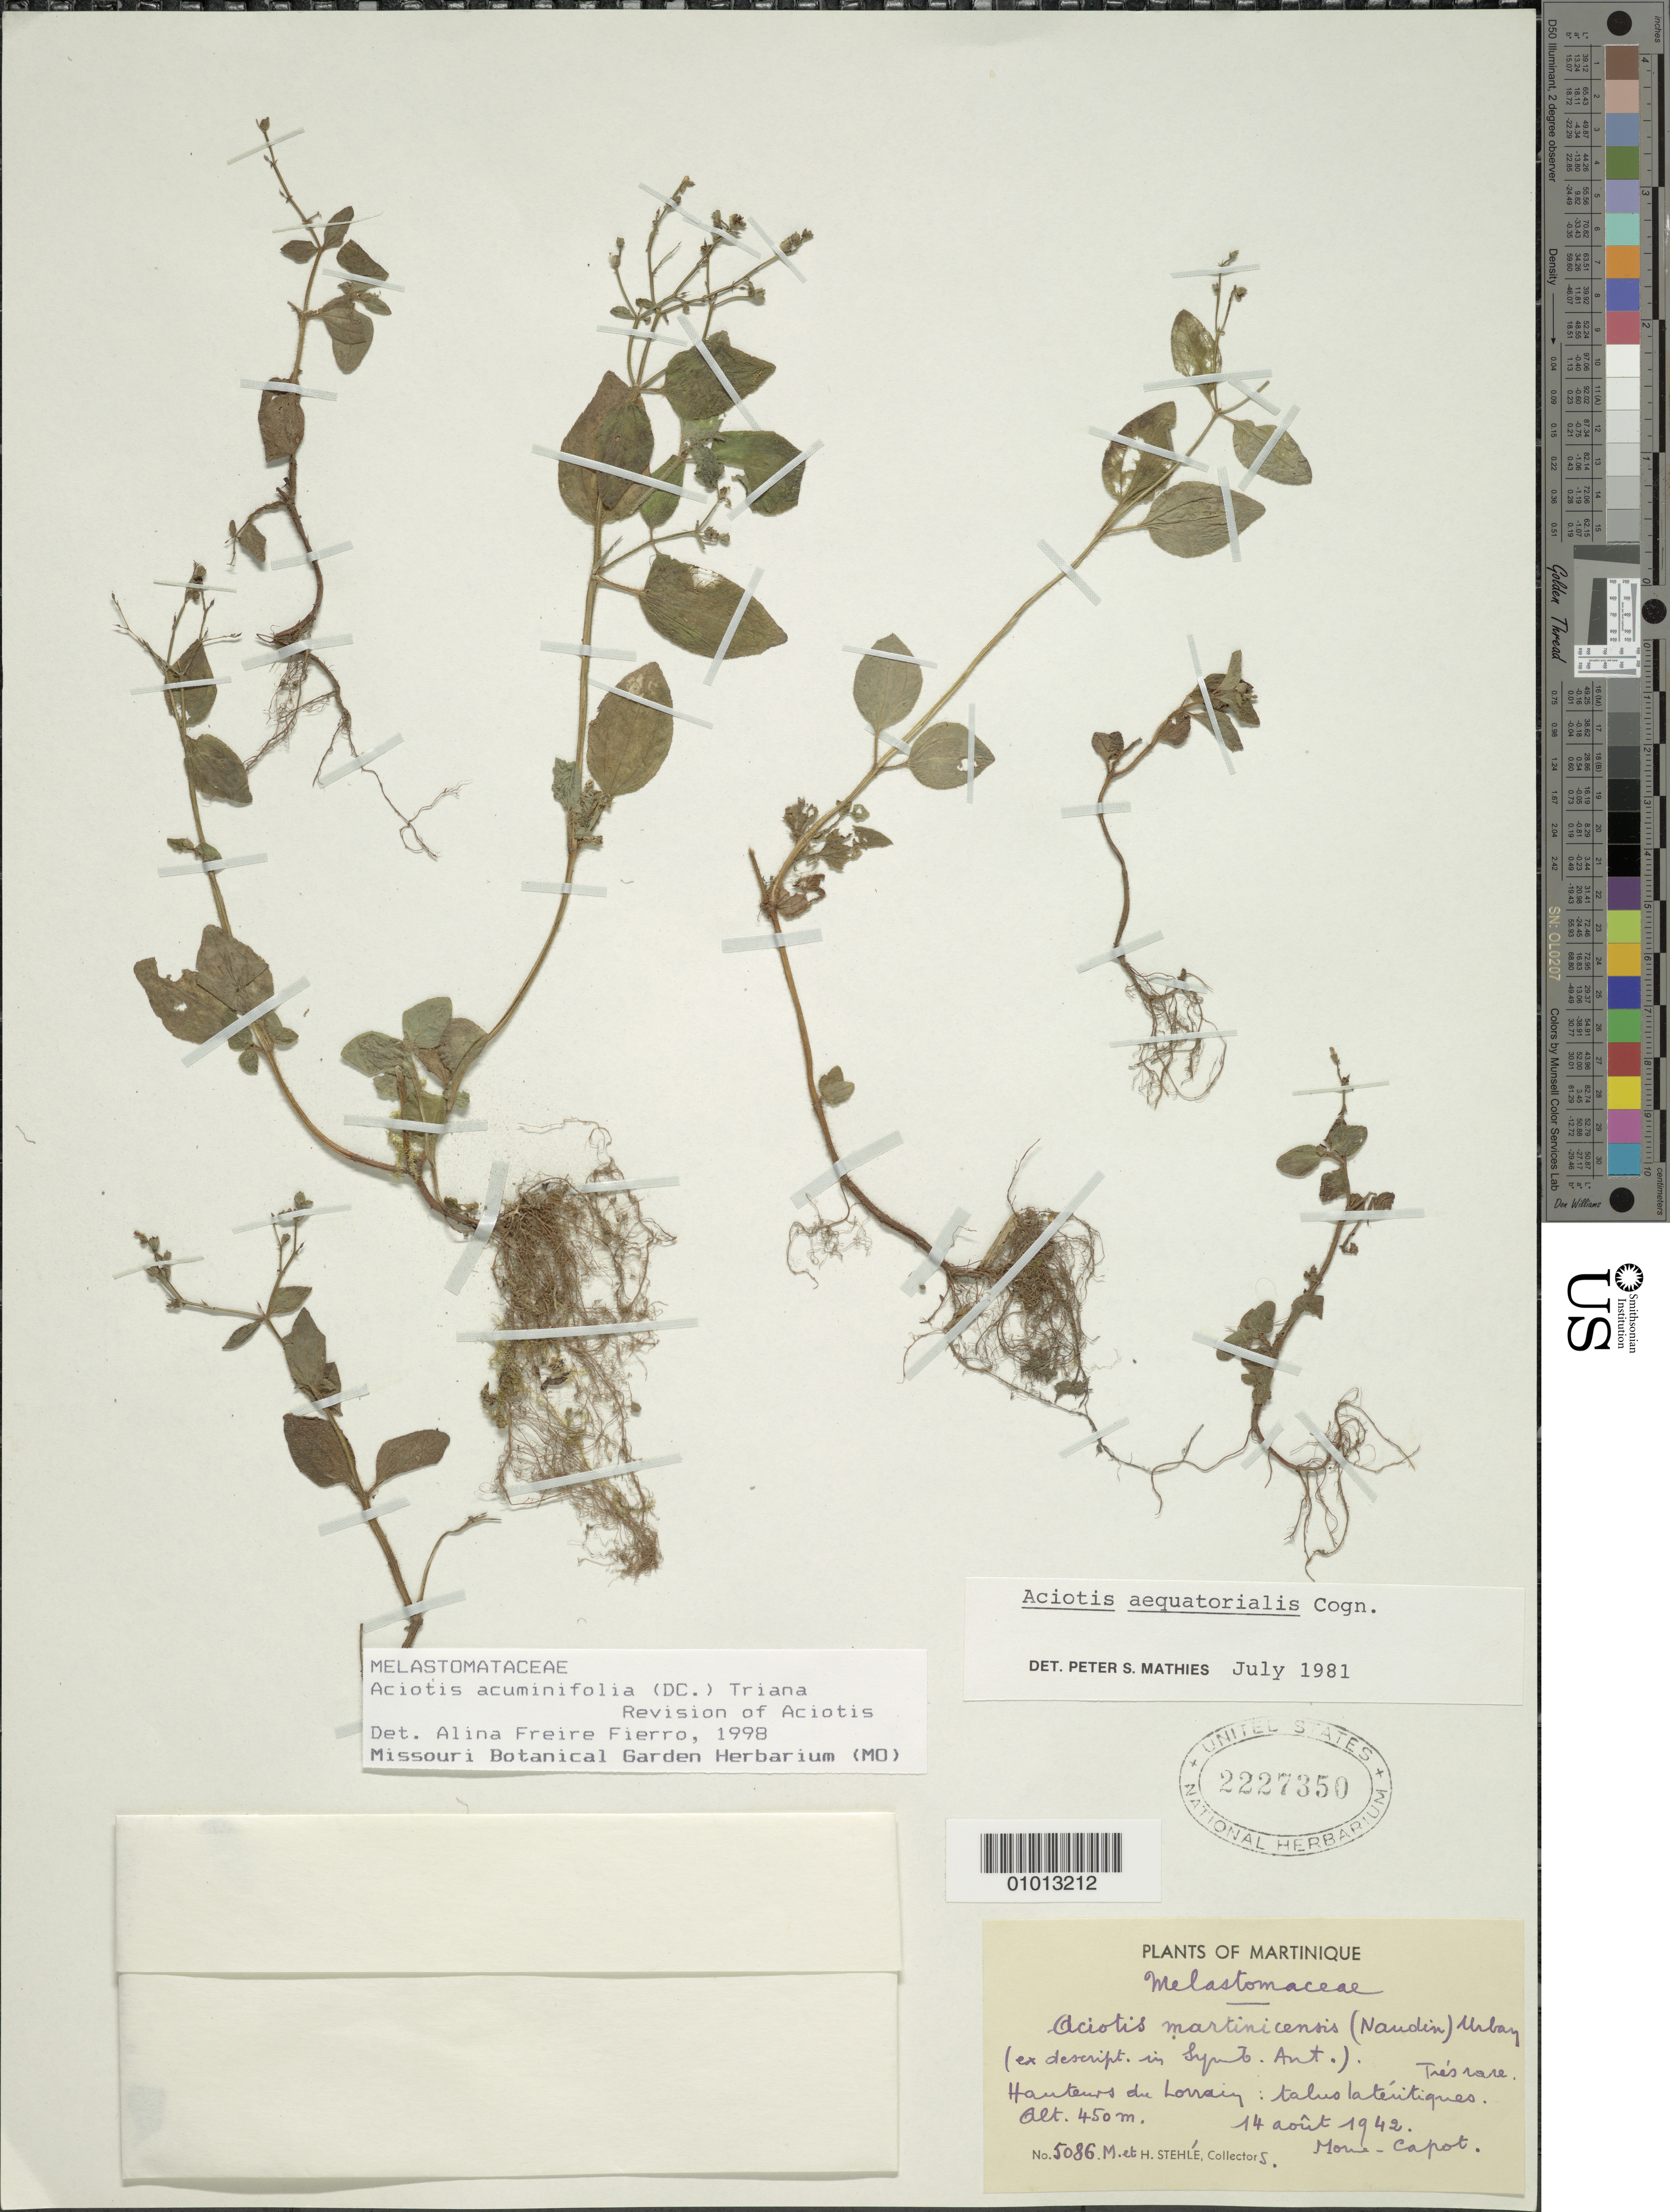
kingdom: Plantae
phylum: Tracheophyta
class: Magnoliopsida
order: Myrtales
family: Melastomataceae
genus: Aciotis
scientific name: Aciotis acuminifolia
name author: (Mart. ex DC.) Triana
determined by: Freire-Fierro, A.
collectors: H. Stehlé & M. Stehlé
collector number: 5086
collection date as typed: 14 Aug 1942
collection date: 1942-08-14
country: Martinique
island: Martinique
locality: Hauteurs du Lorrain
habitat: Talus latéritiques; trés rare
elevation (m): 450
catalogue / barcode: US 2227350